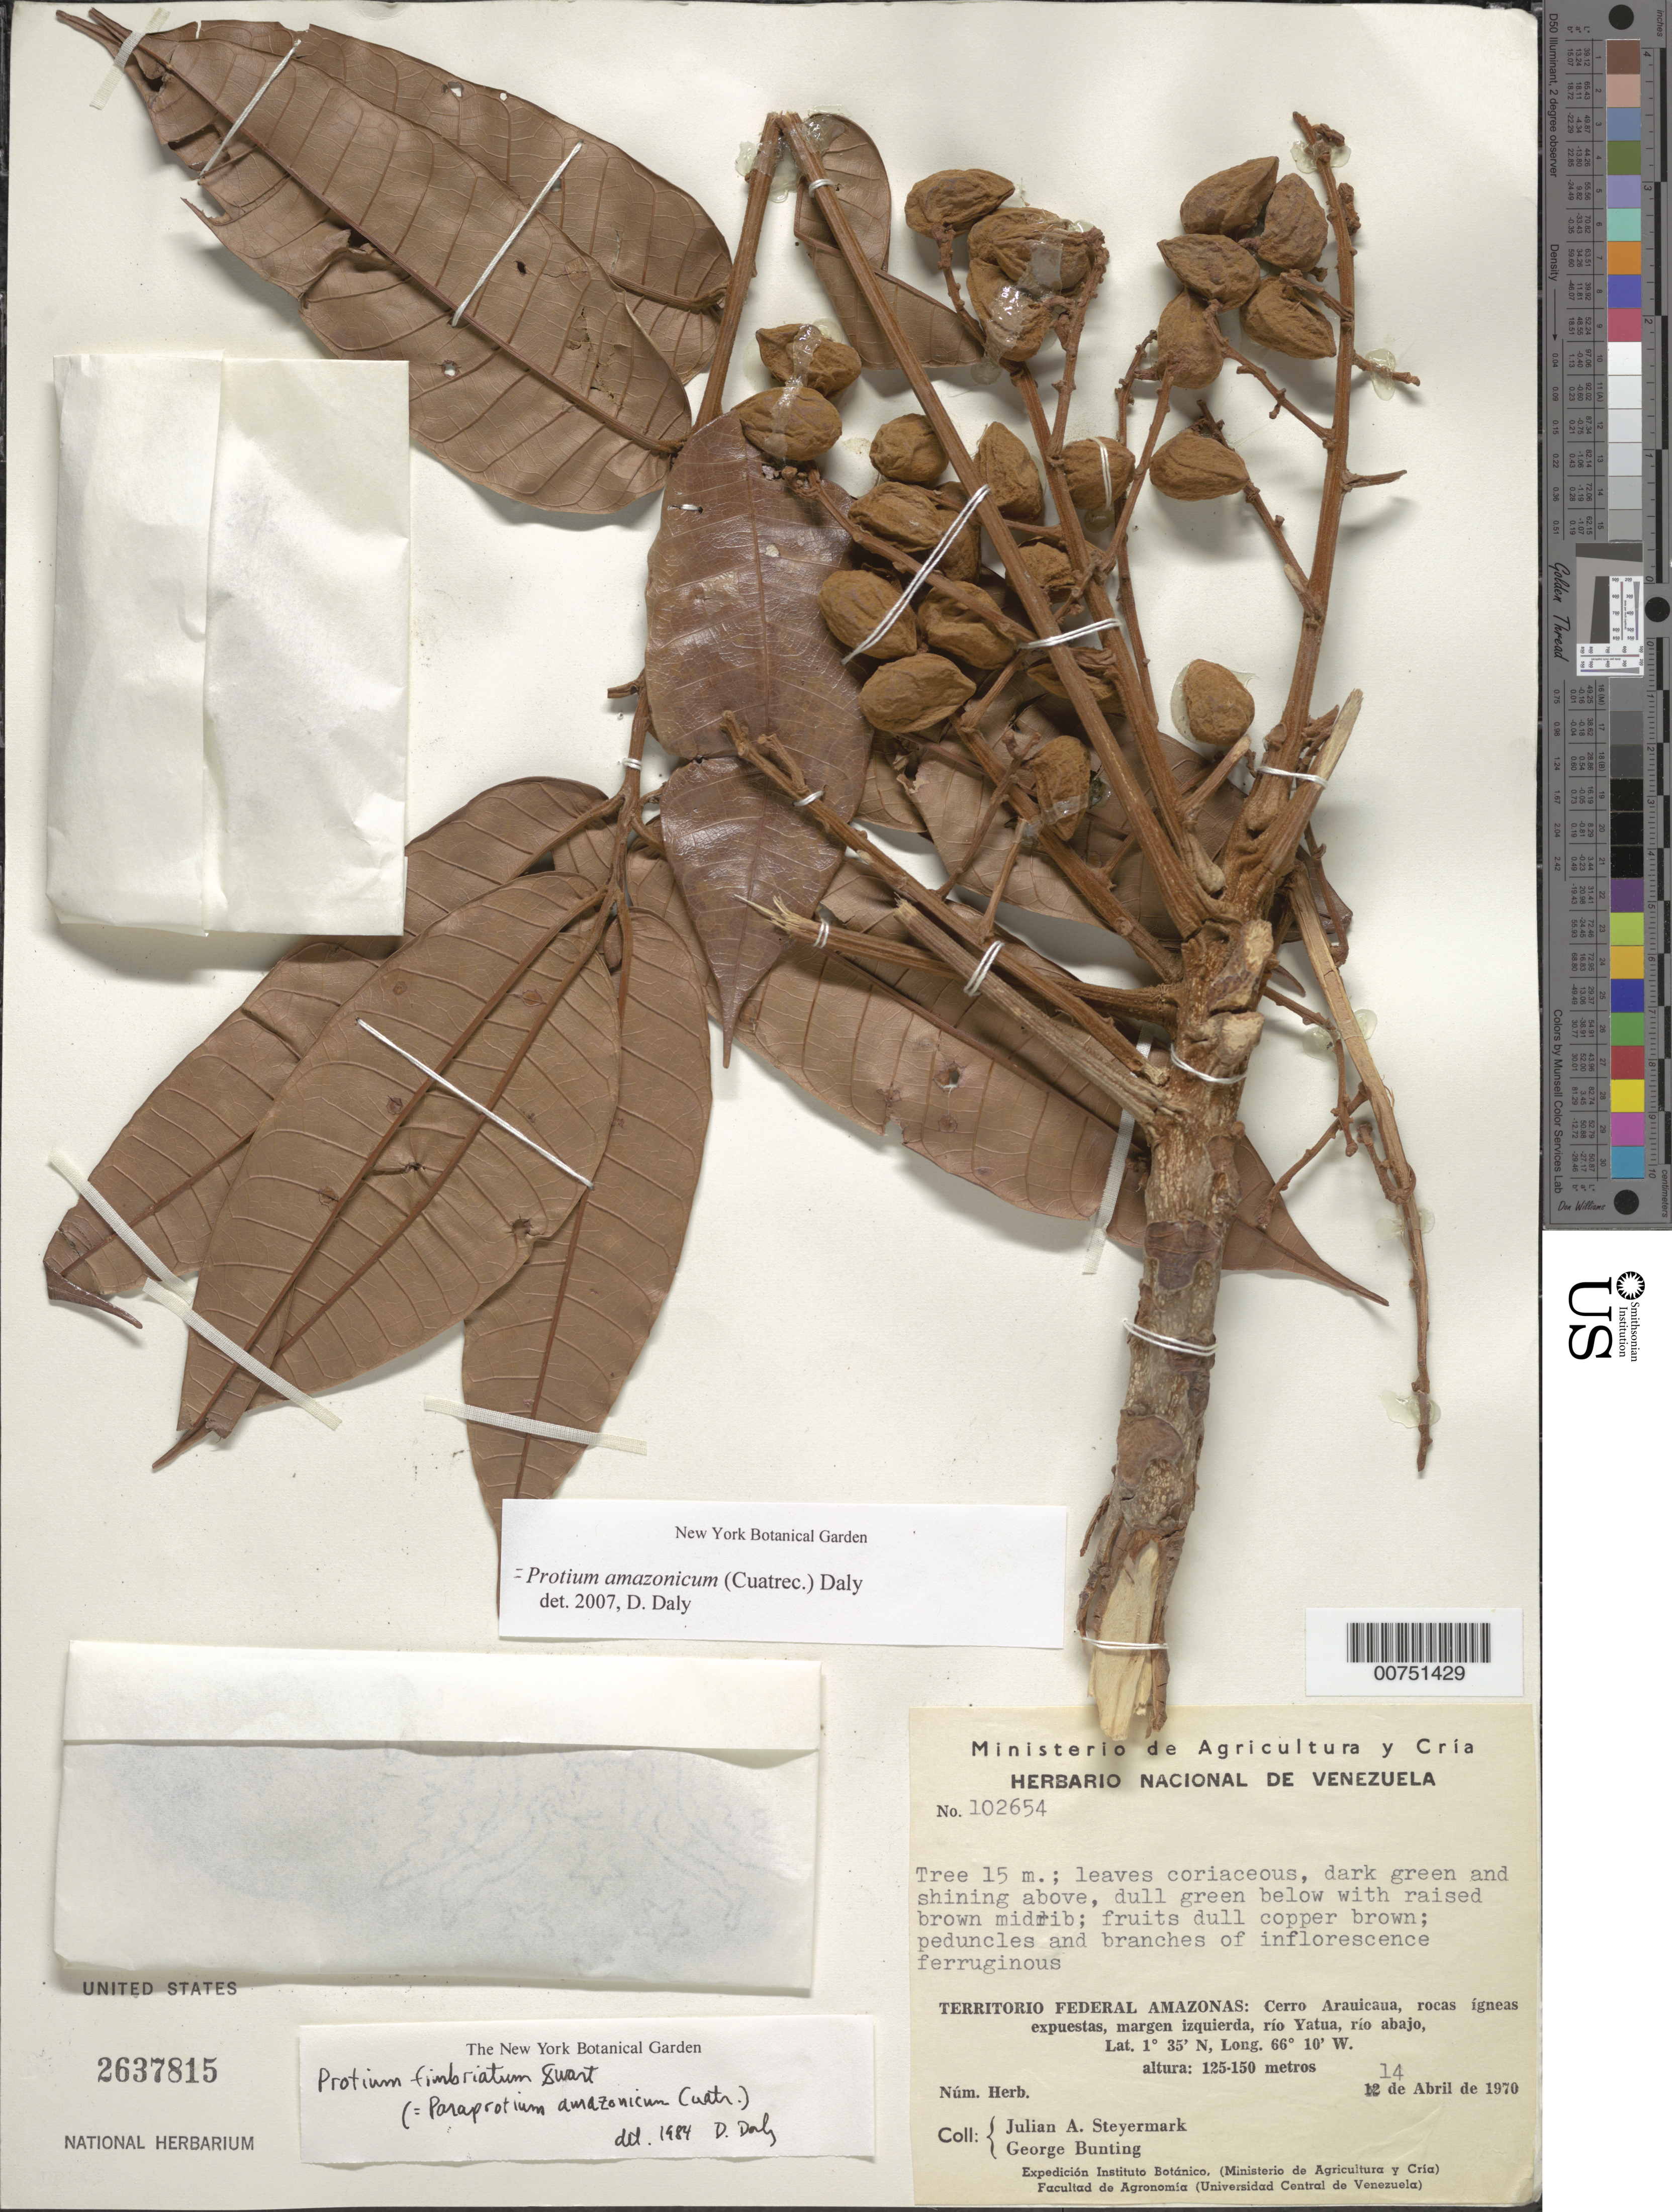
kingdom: Plantae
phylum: Tracheophyta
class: Magnoliopsida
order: Sapindales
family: Burseraceae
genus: Protium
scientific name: Protium fimbriatum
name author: Swart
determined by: Daly, D. C.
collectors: J. Steyermark & G. S. Bunting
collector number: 102654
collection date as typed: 14-Apr-70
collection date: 1970-04-14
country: Venezuela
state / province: Amazonas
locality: Rió Yatua, left margin; Cerro Arauicaua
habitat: Rocas ígneas expuestas, rio abajo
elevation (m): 125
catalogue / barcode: US 2637815